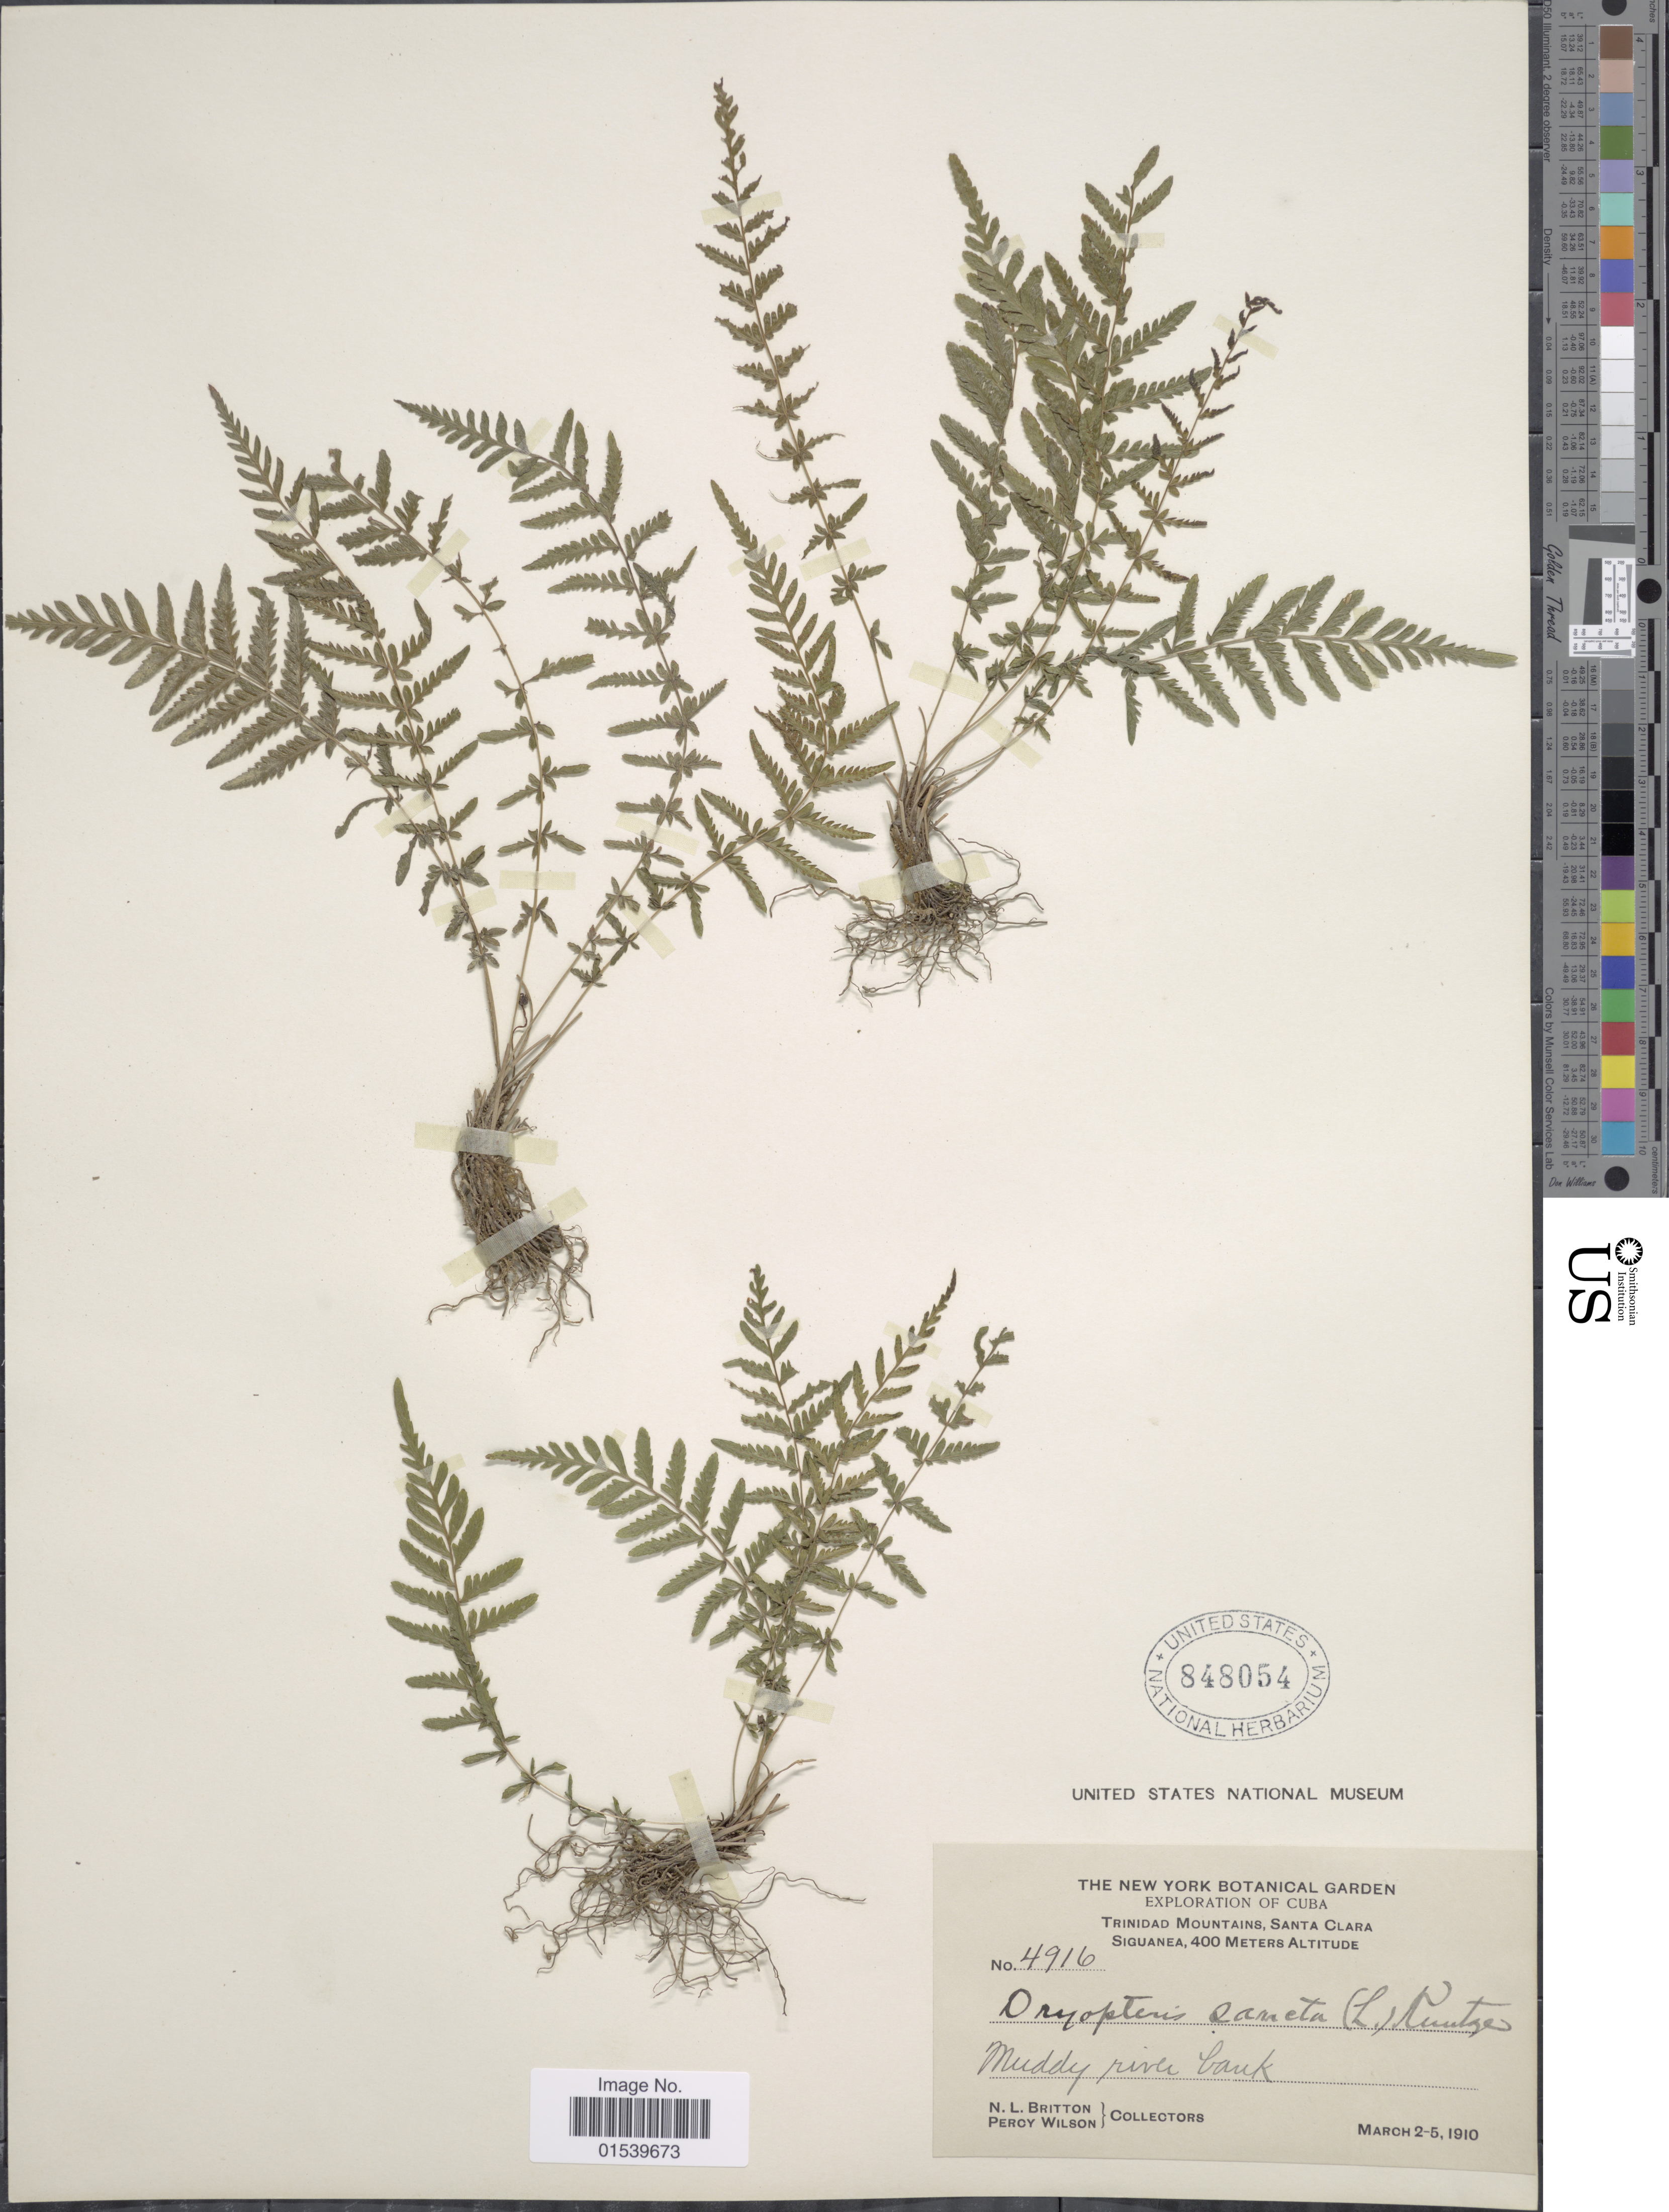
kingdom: Plantae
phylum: Tracheophyta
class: Polypodiopsida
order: Polypodiales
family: Thelypteridaceae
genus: Amauropelta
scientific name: Amauropelta sancta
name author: (L.) Pic. Serm.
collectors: N. Britton & P. Wilson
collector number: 4916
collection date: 1910-03-02/1910-03-05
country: Cuba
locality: Trinidad Mountains, Santa Clara, Siguanea, Muddy river bank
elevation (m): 400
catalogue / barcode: US 848054